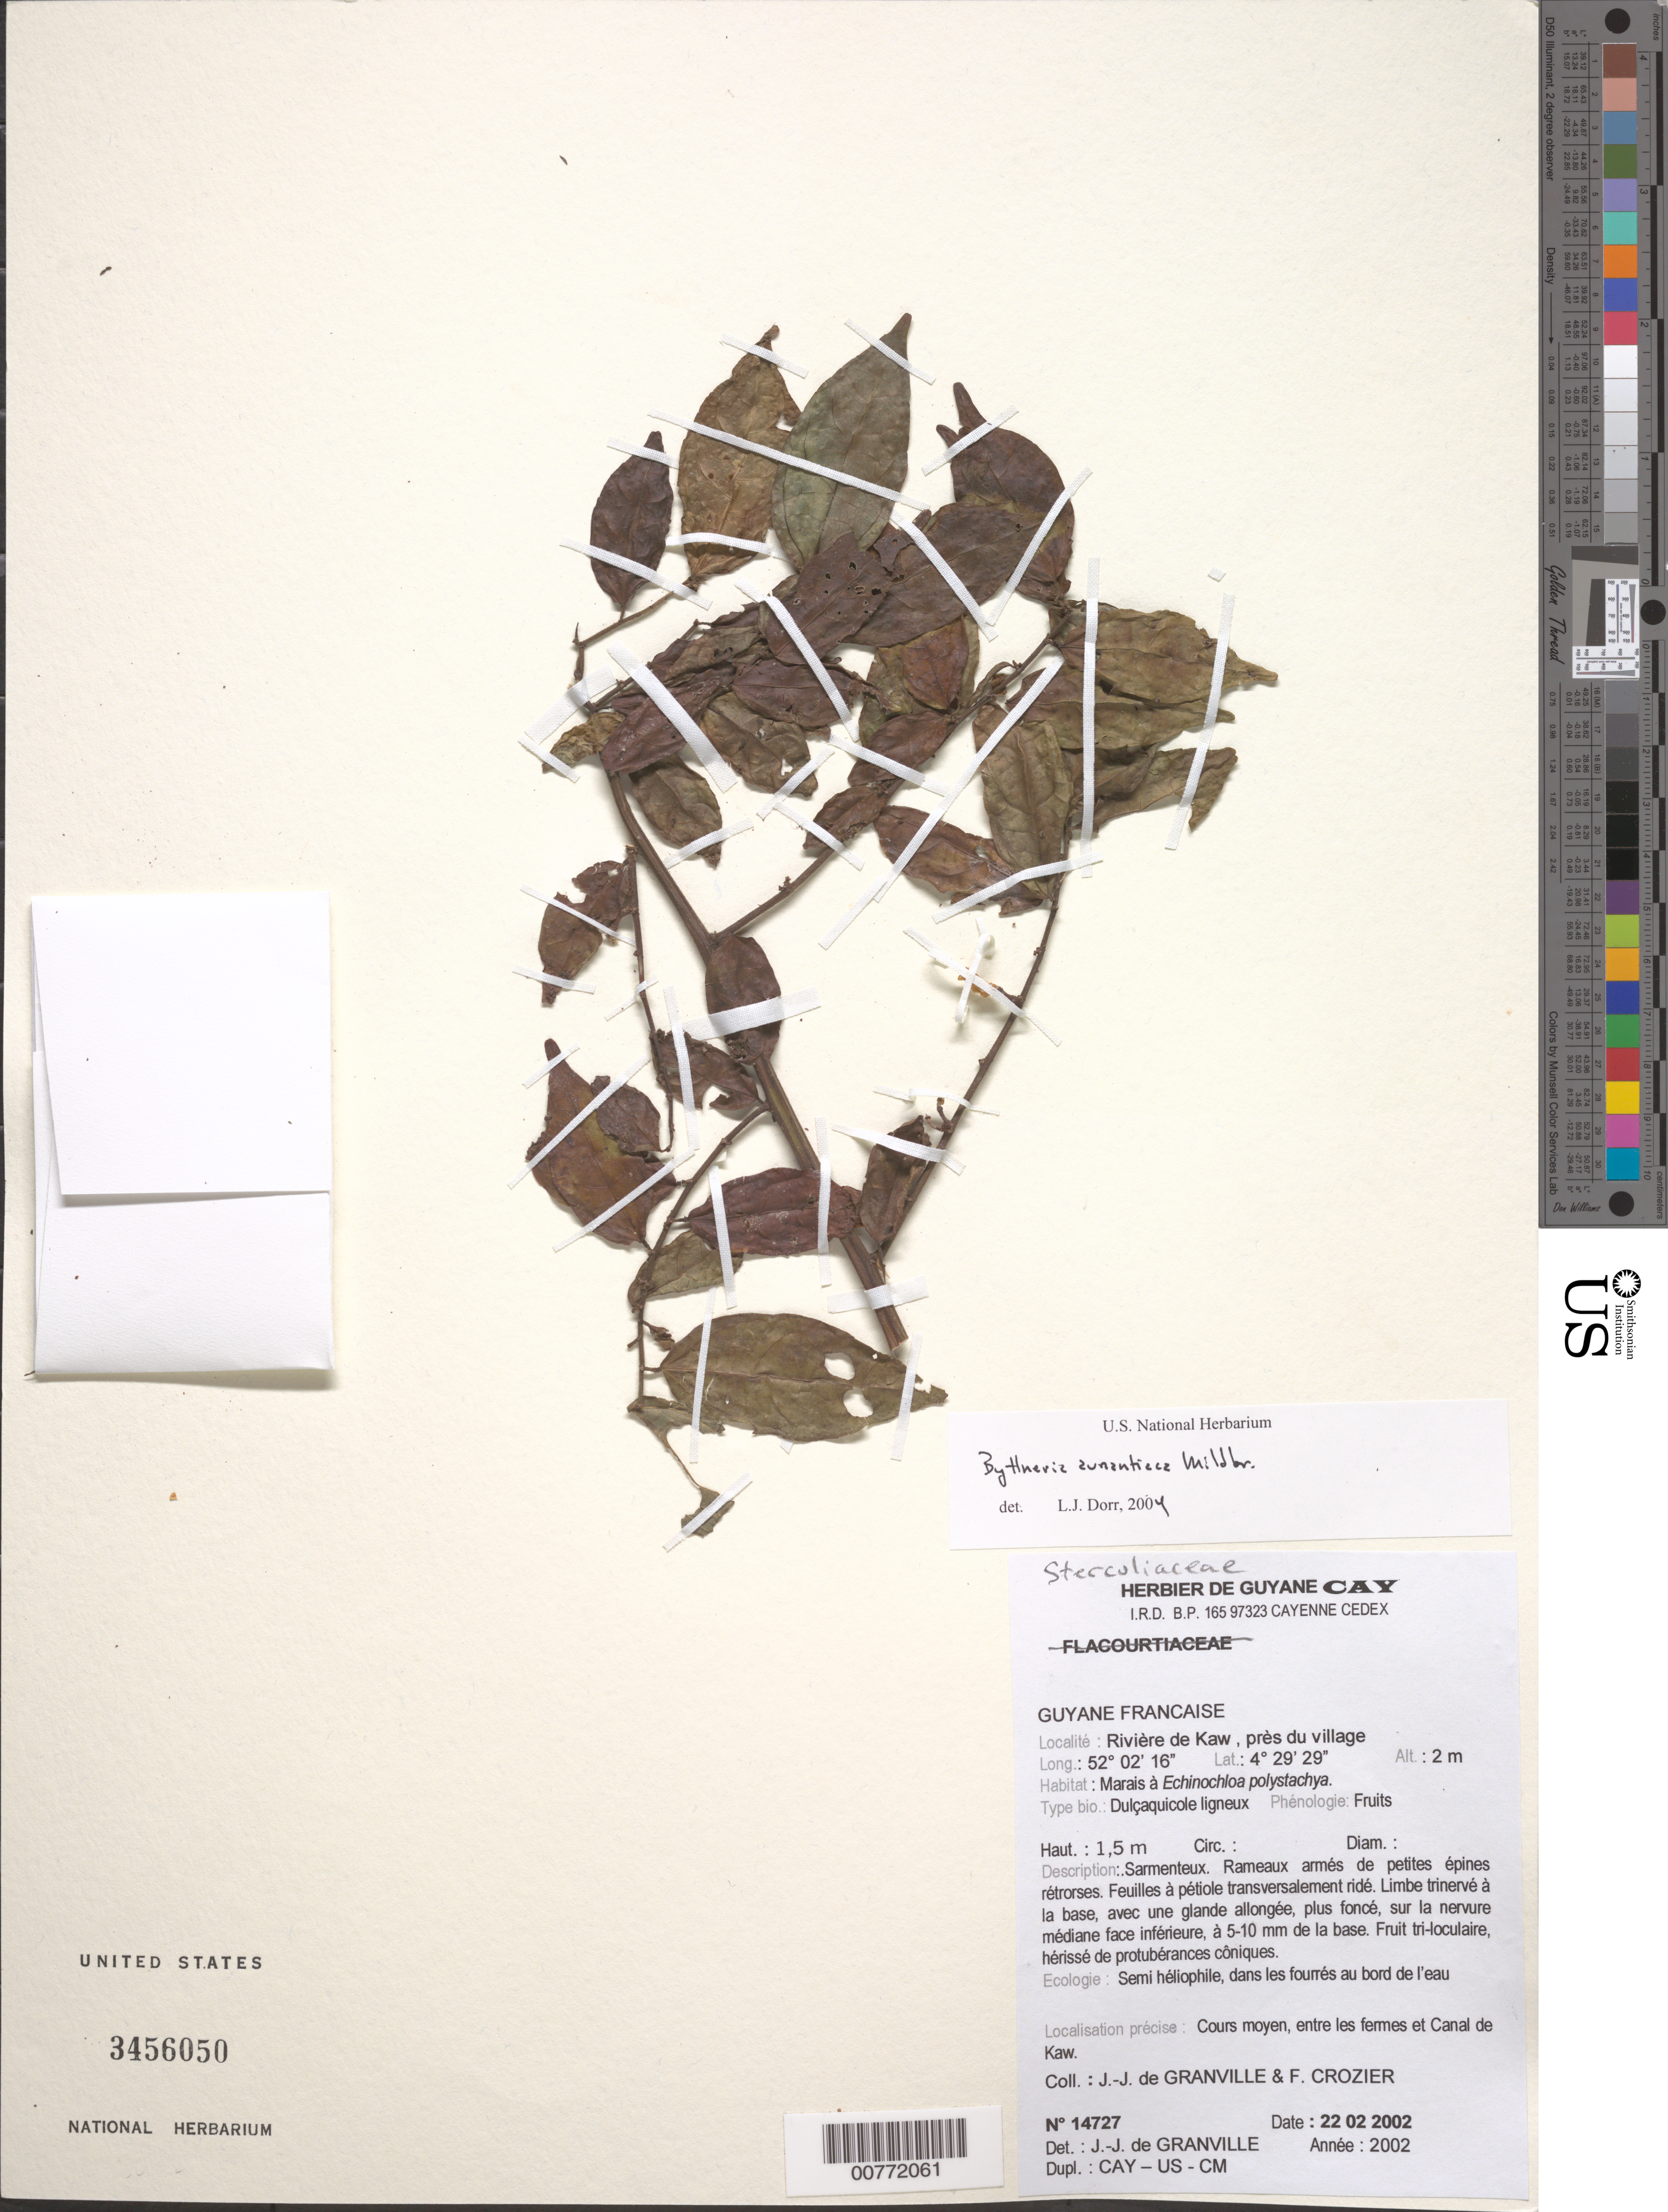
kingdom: Plantae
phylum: Tracheophyta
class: Magnoliopsida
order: Malvales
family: Malvaceae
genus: Byttneria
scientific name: Byttneria aurantiaca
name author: Mildbr.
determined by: Dorr, L. J., (BOT), Smithsonian Institution - National Museum of Natural History (UNITED STATES)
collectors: J.-J. de Granville & F. Crozier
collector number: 14727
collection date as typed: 22-Feb-02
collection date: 2002-02-22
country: French Guiana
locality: Rivière de Kaw, près du village; Cours moyen, entre les fermes et Canal de Kaw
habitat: Marais; dans le fourrés au bord de l'eau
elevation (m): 2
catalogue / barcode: US 3456050